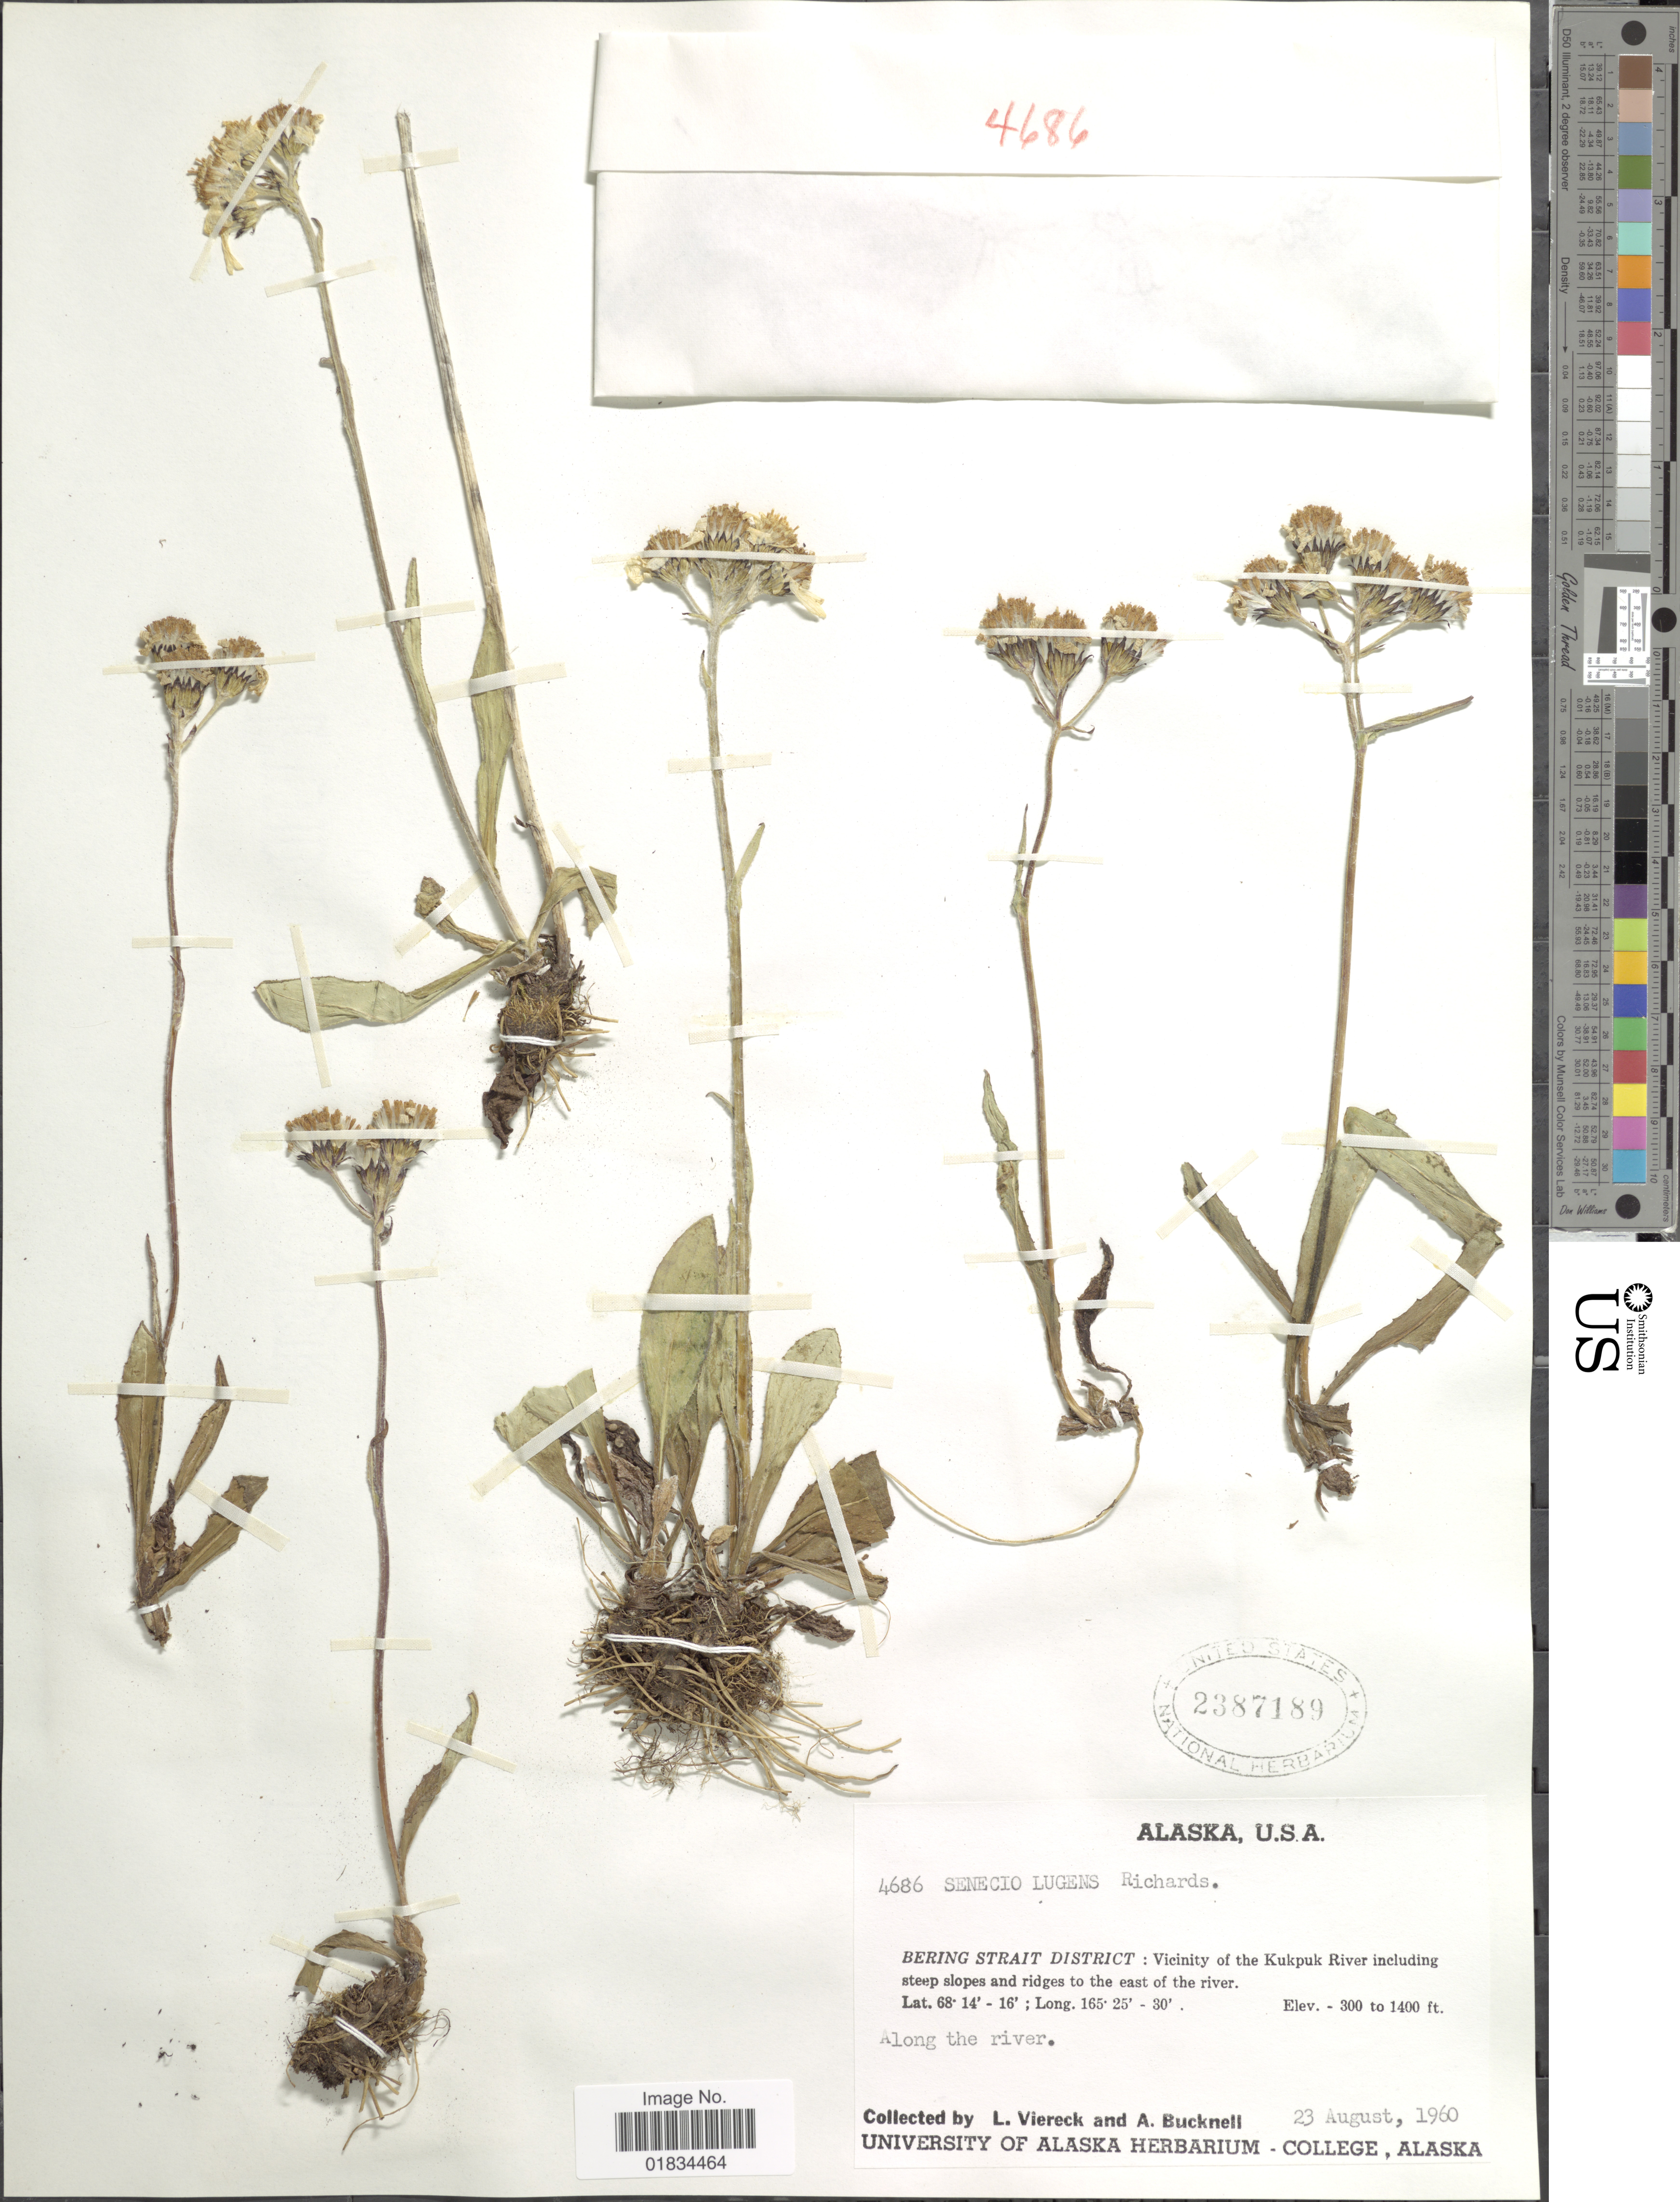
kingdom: Plantae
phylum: Tracheophyta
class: Magnoliopsida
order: Asterales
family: Asteraceae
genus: Senecio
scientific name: Senecio lugens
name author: Richardson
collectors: L. Viereck & A. Bucknell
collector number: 4686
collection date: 1960-08-23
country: United States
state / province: Alaska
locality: Bering Strait District: Vicinity of the Kukpuk River including steep slopes and ridges to the east of the river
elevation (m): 91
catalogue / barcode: US 2387189